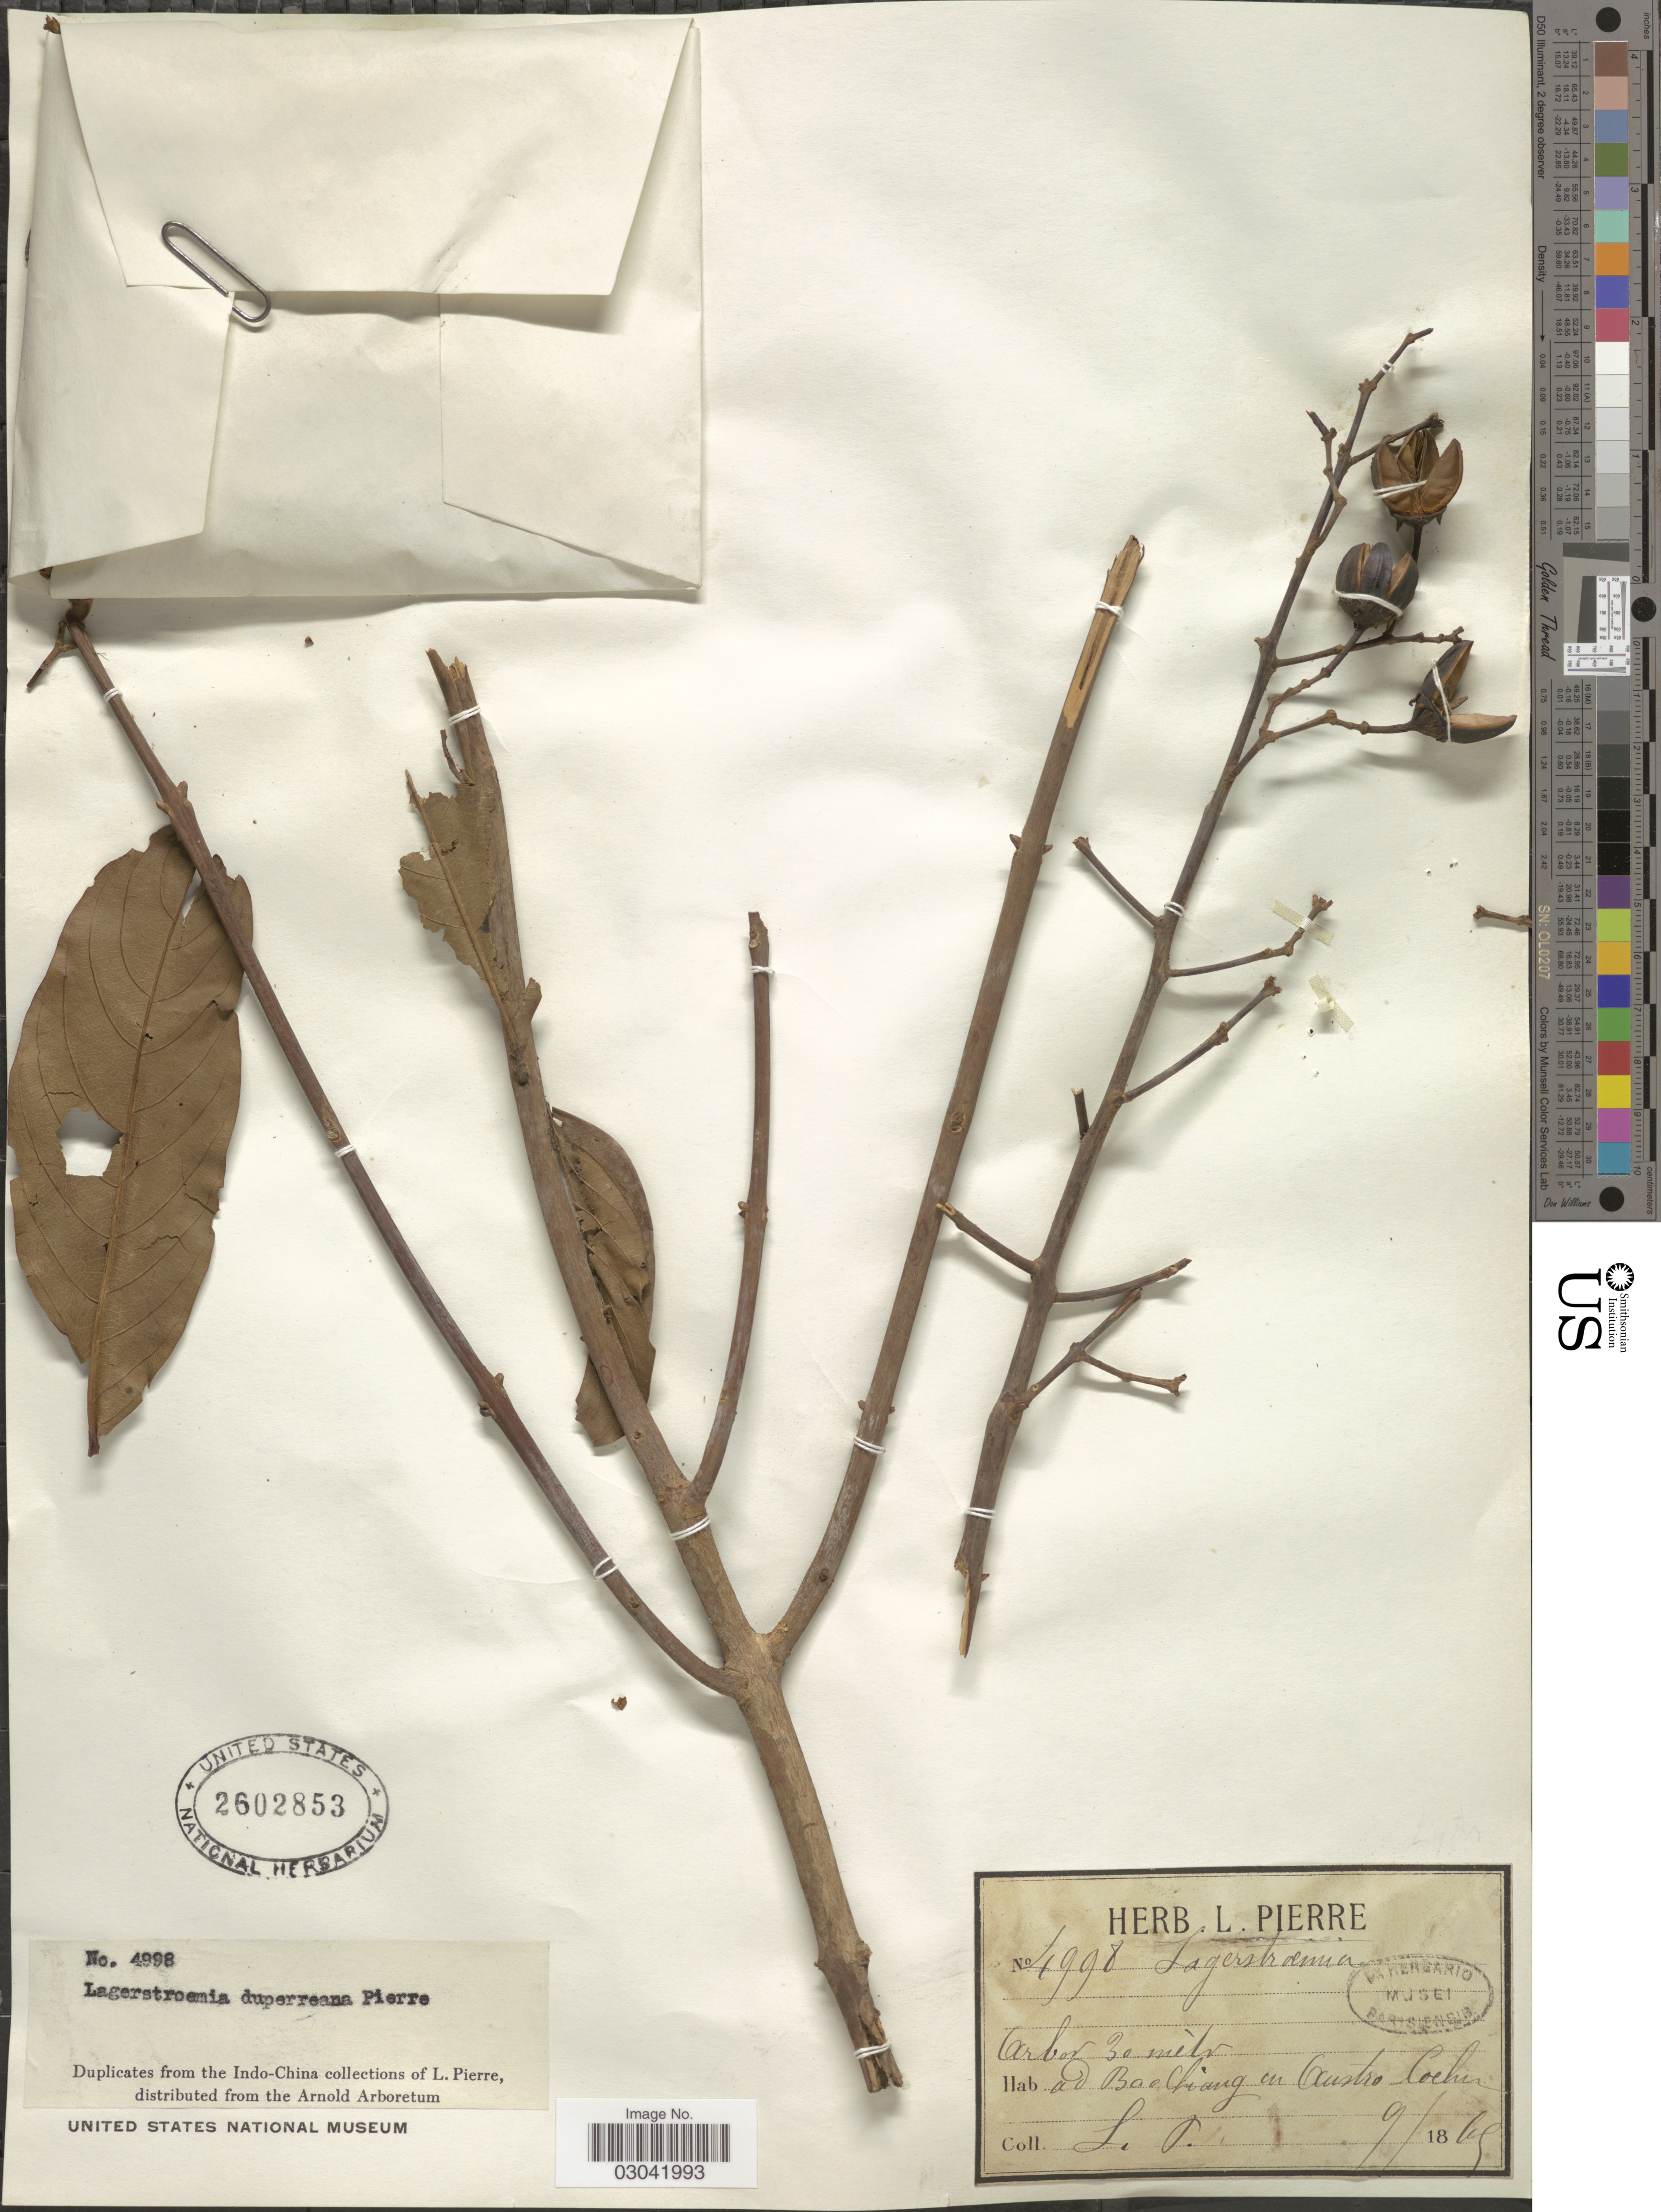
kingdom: Plantae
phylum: Tracheophyta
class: Magnoliopsida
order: Myrtales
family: Lythraceae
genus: Lagerstroemia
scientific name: Lagerstroemia duperreana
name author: Pierre ex Gagnep.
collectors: L. Pierre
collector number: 4998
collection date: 1869-09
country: Vietnam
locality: Ad Boa Chiang en Austro Cochn.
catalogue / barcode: US 2602853